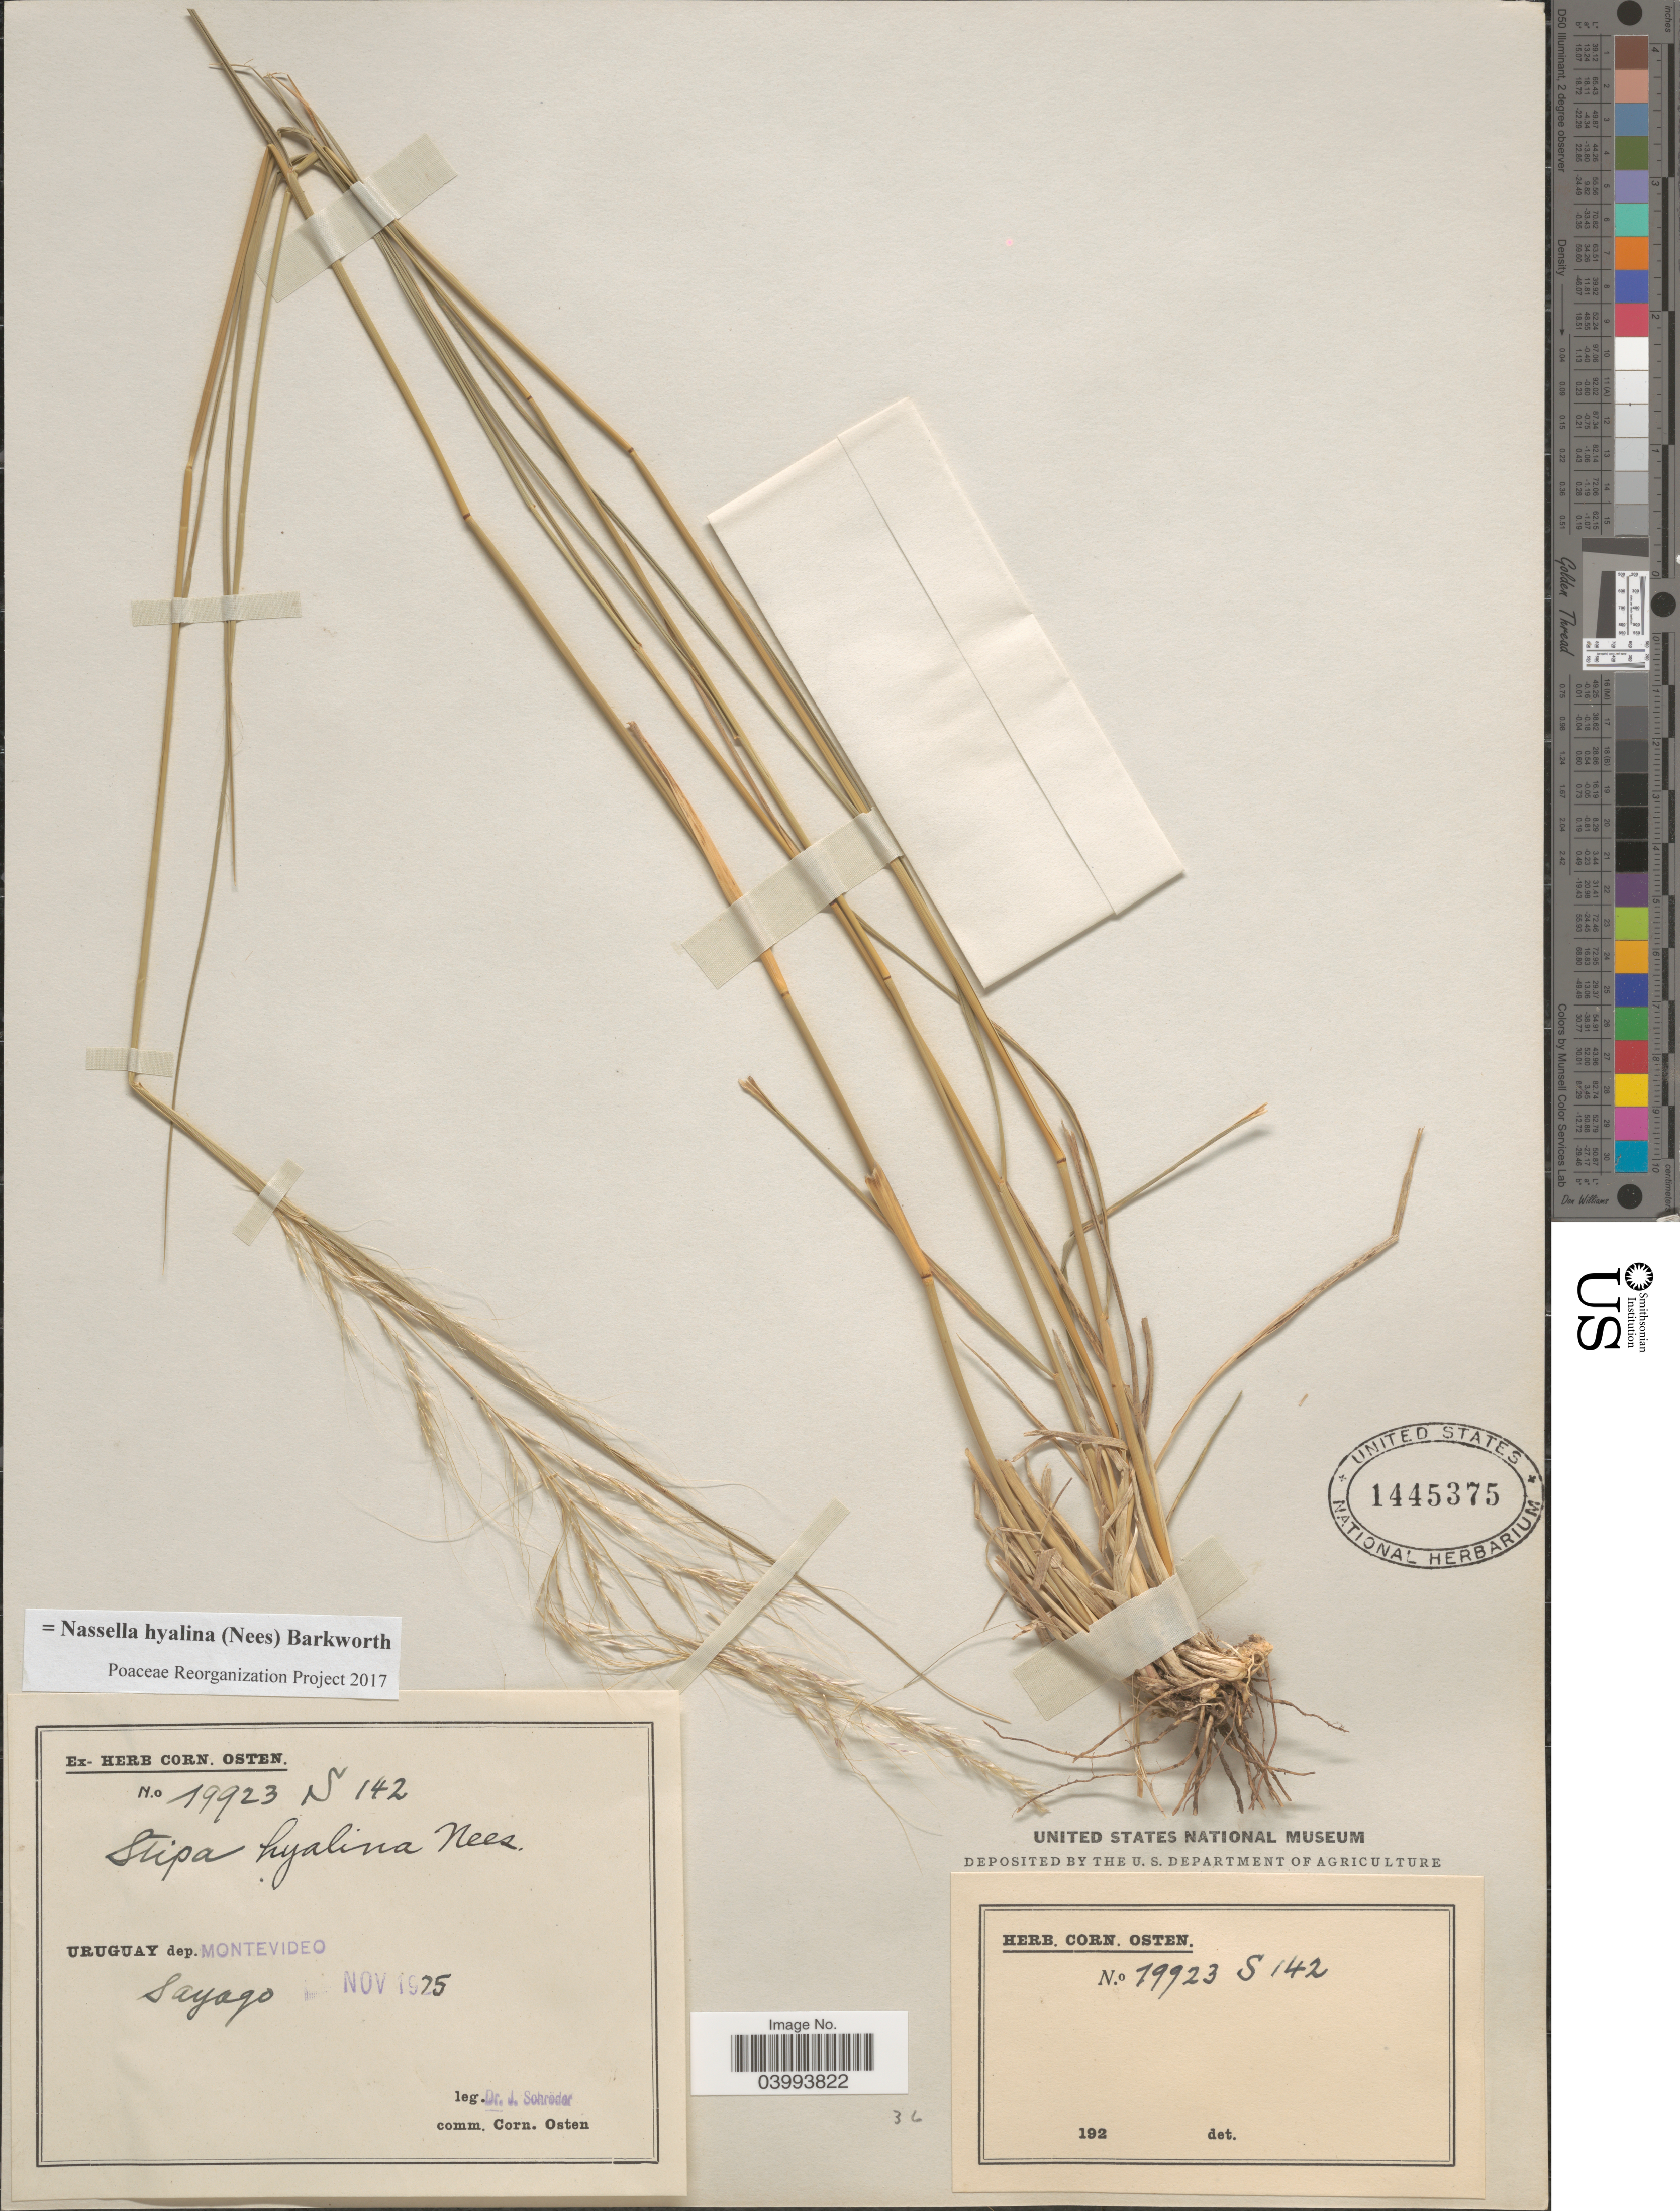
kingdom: Plantae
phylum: Tracheophyta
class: Liliopsida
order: Poales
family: Poaceae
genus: Nassella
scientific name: Nassella hyalina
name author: (Nees) Barkworth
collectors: J. Schröder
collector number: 19923/S 142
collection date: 1925-11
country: Uruguay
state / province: Montevideo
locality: Dep.Montevideo. Sayago.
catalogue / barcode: US 1445375